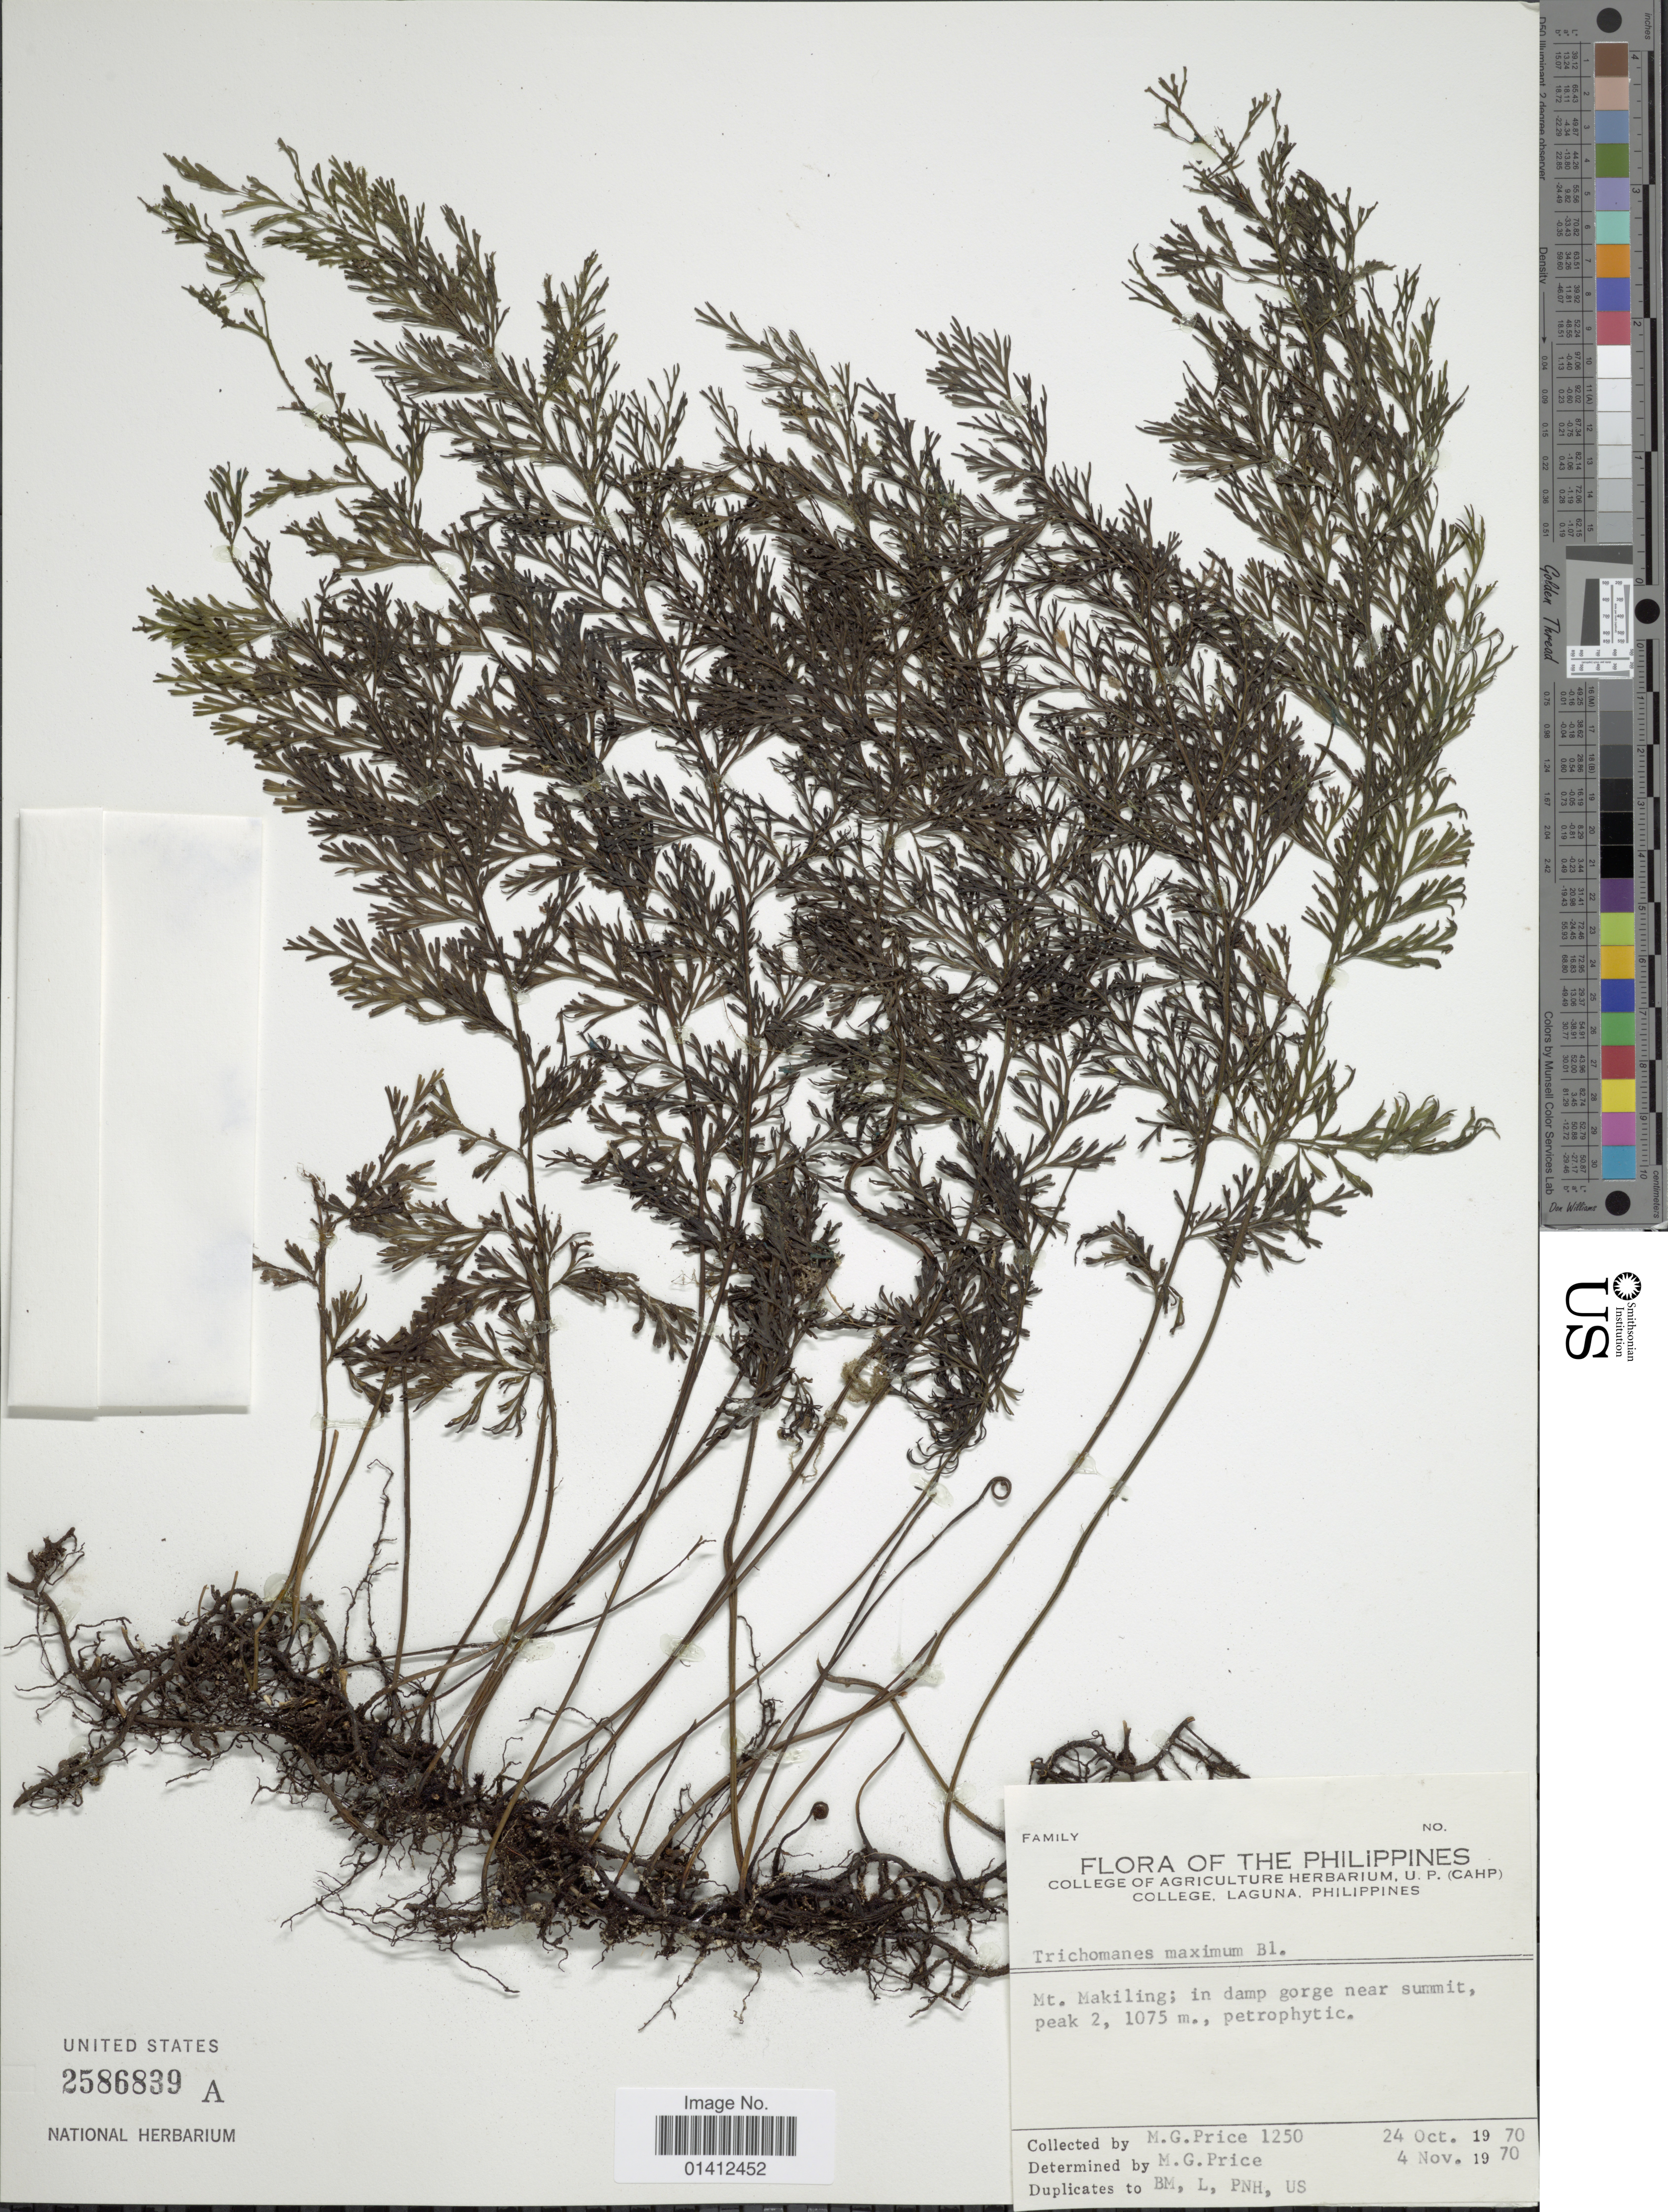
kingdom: Plantae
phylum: Tracheophyta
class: Polypodiopsida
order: Hymenophyllales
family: Hymenophyllaceae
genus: Vandenboschia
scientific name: Vandenboschia maxima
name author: (Blume) Copel.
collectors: M. G. Price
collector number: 1250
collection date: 1970-10-24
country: Philippines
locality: Mt Makiling; in damp gorge near summit peak 2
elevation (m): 1075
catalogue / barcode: US 2586839A